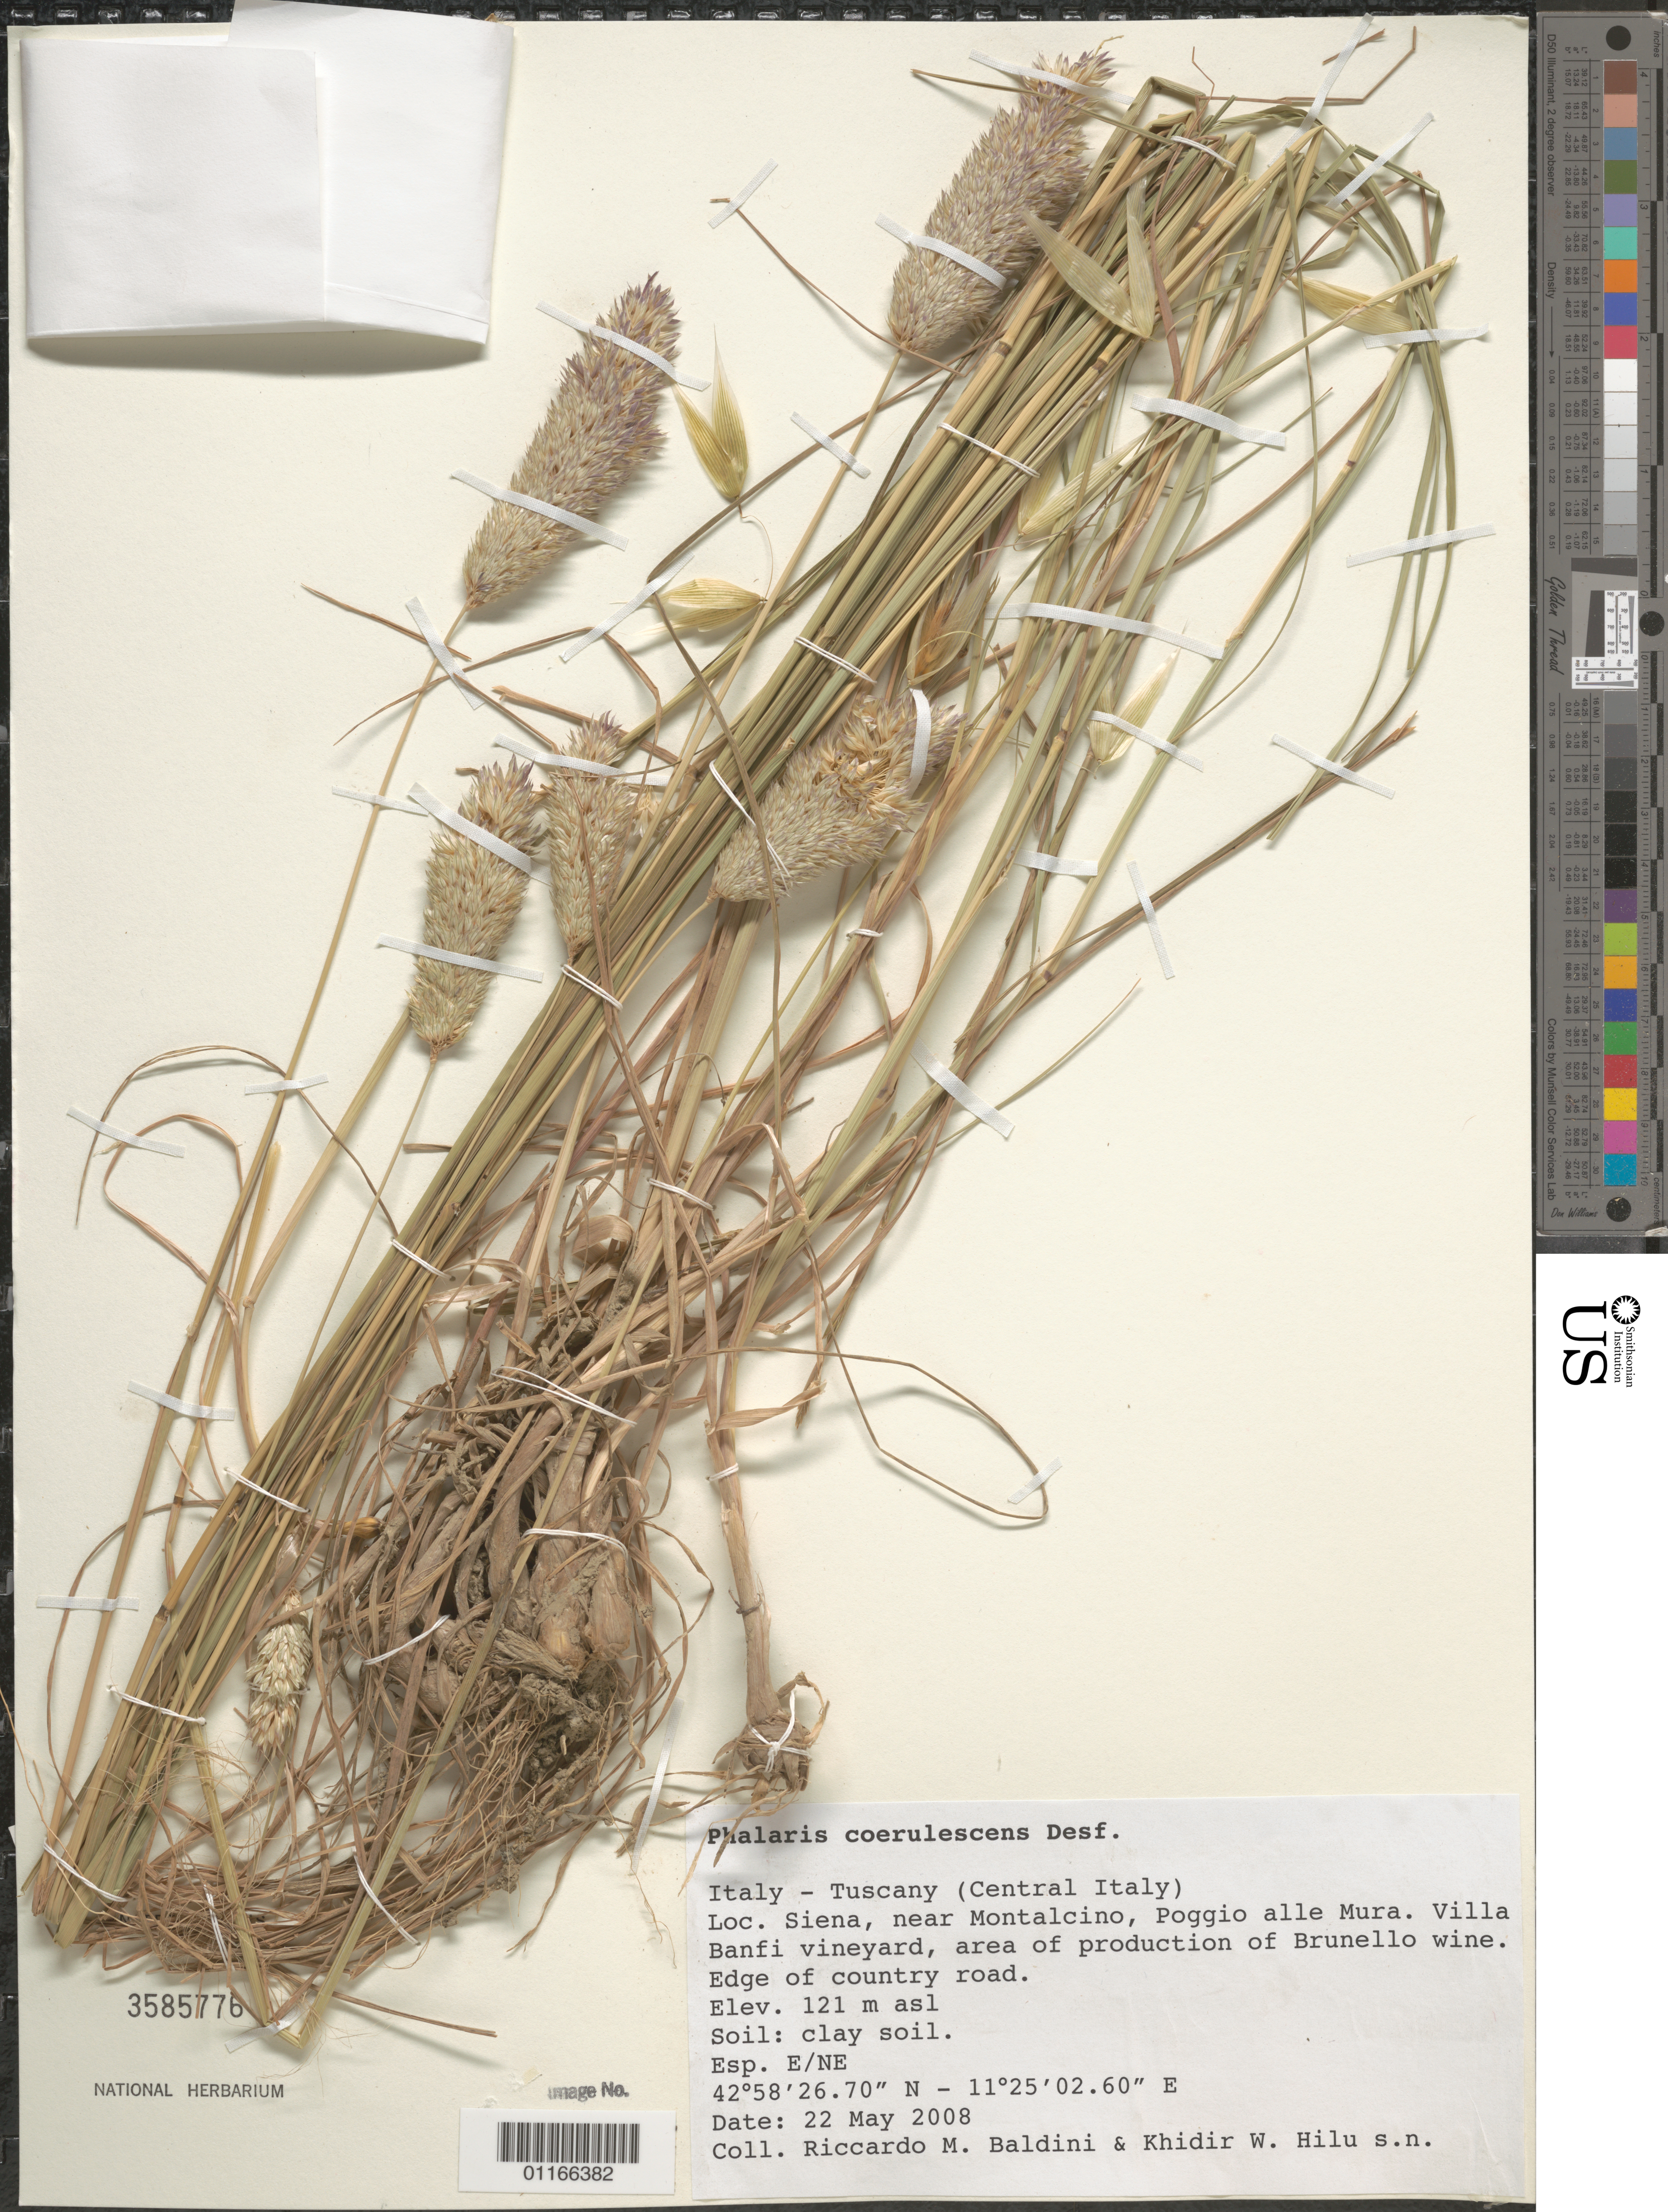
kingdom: Plantae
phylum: Tracheophyta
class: Liliopsida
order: Poales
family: Poaceae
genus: Phalaris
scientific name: Phalaris coerulescens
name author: Desf.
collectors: R. Baldini & K. Hilu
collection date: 2008-05-22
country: Italy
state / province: Tuscany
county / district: Siena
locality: Near Montalcino, Poggio alle Mura. Villa Banfi vineyard, area of production of Brunello wine. Edge of country road.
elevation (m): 121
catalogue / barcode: US 3585776